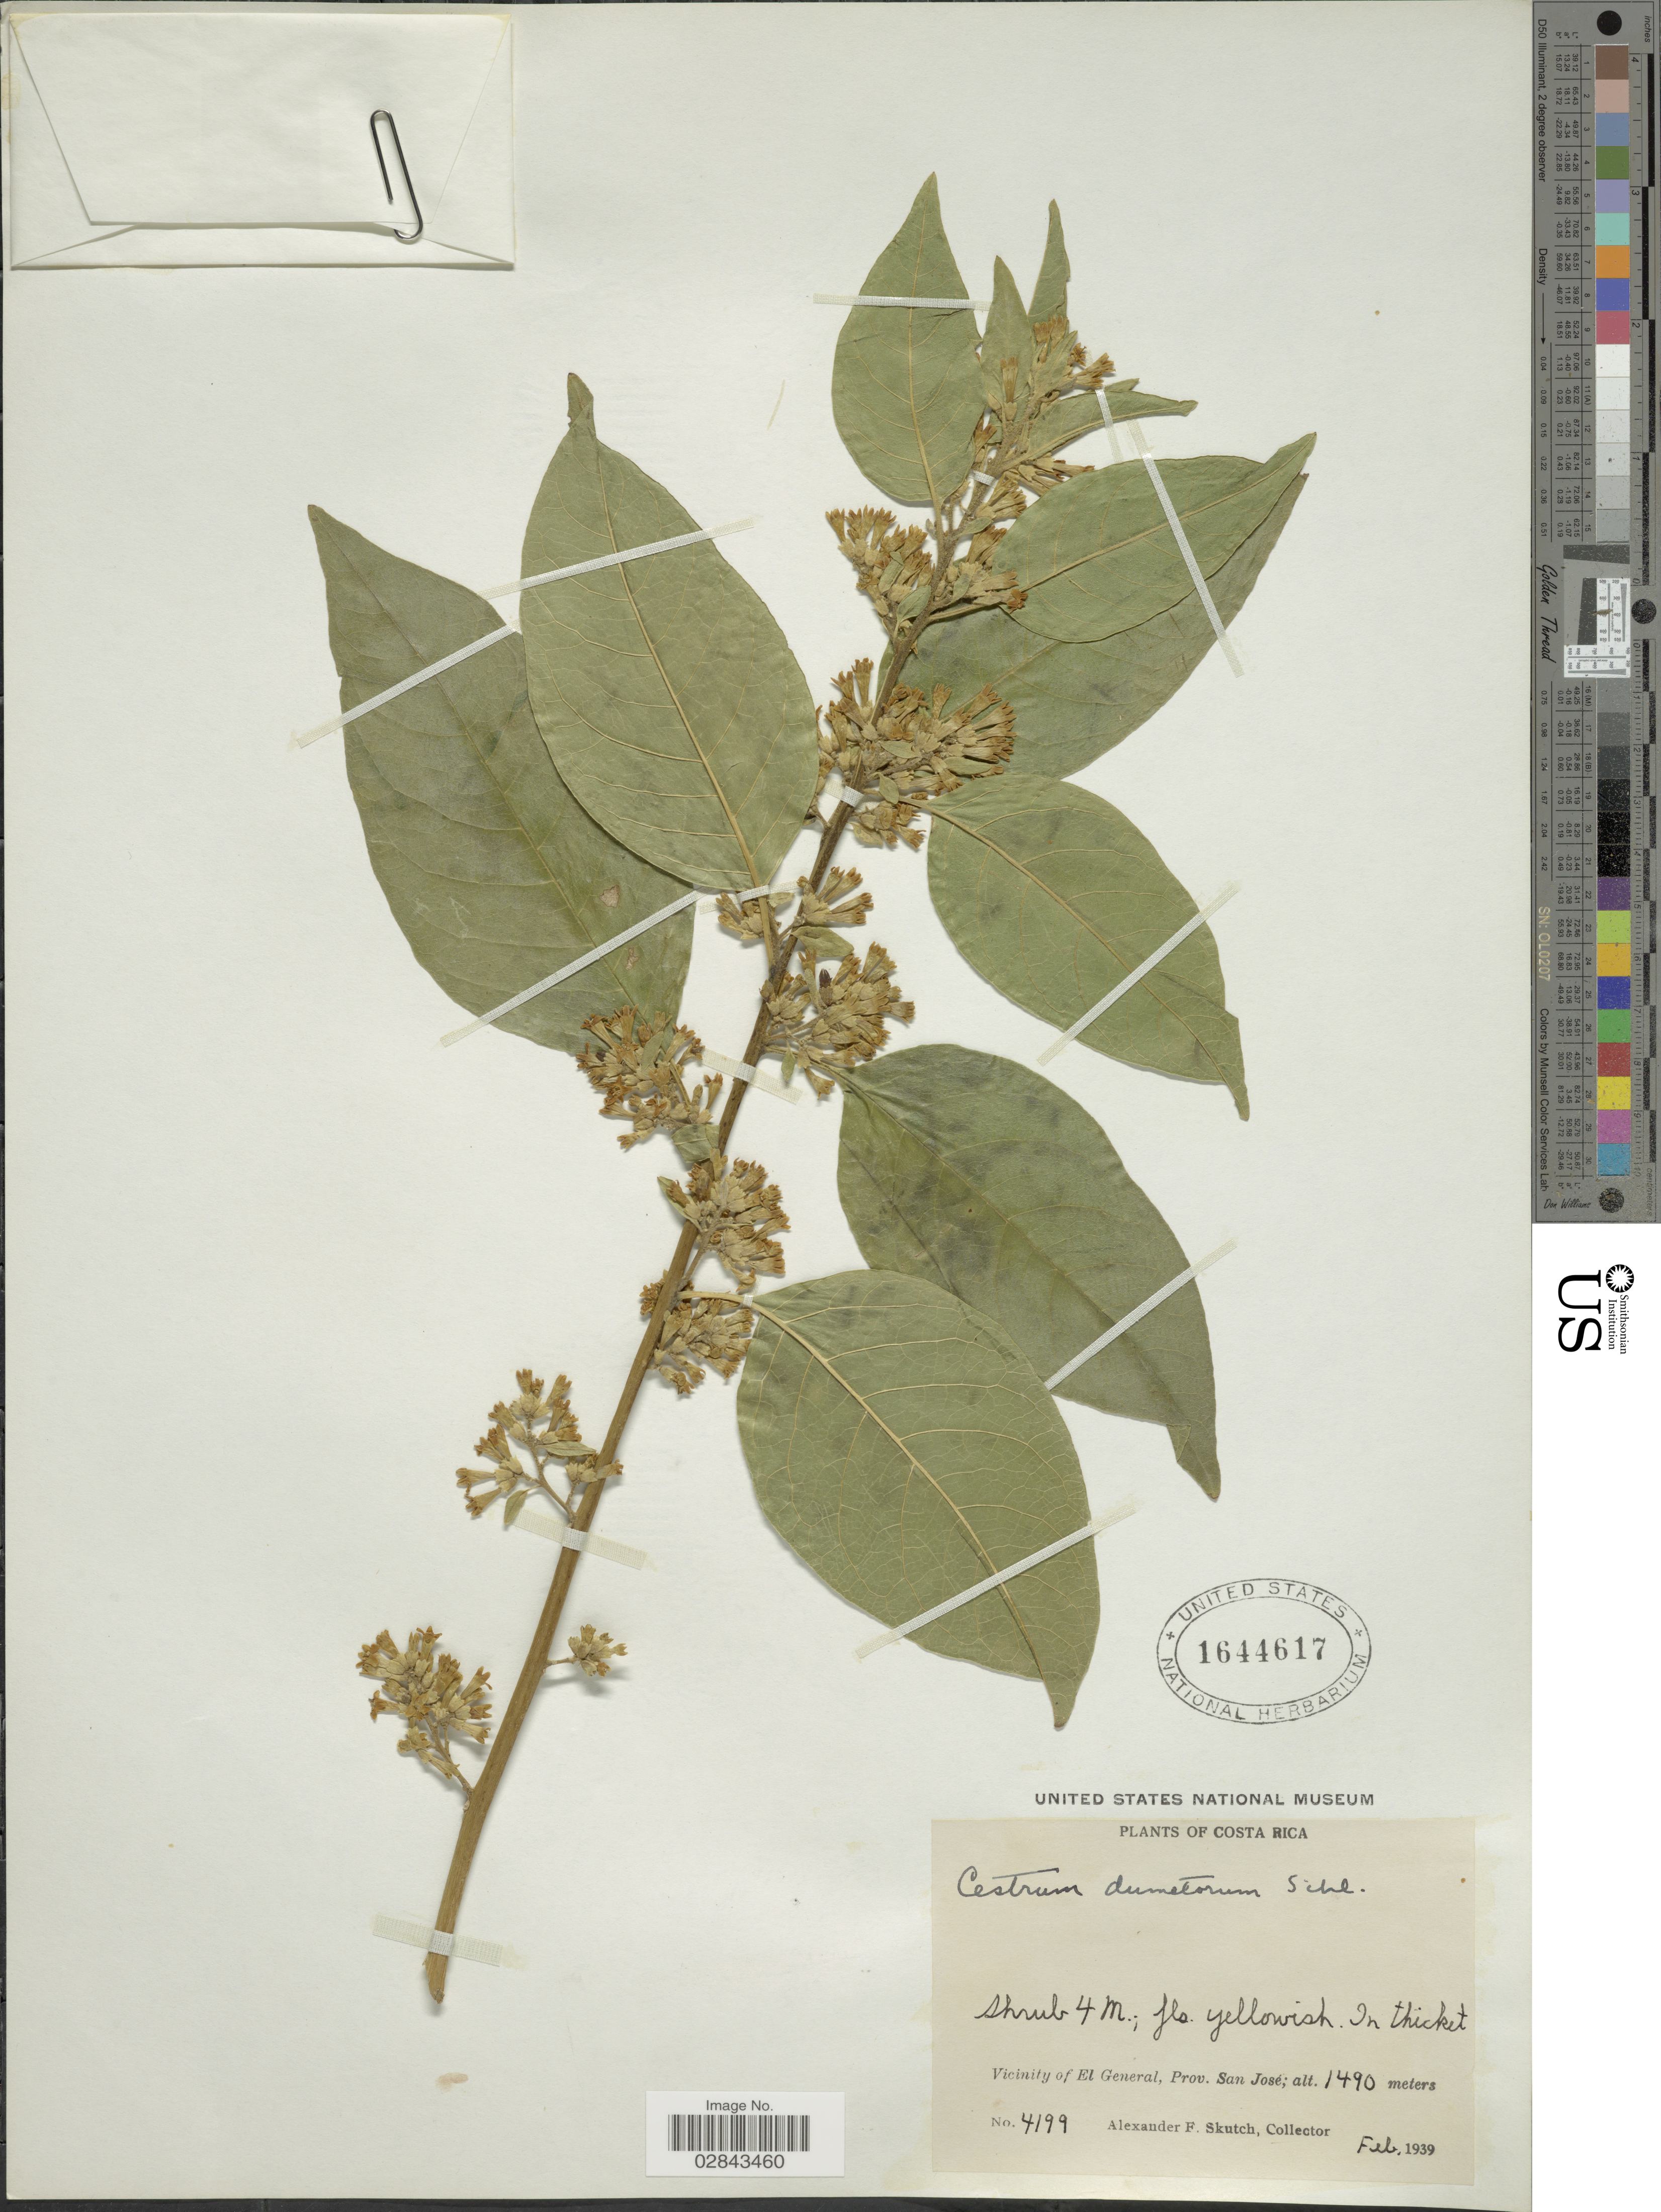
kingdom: Plantae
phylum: Tracheophyta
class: Magnoliopsida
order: Solanales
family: Solanaceae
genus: Cestrum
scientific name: Cestrum dumetorum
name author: Schltdl.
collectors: A. F. Skutch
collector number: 4199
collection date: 1939-02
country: Costa Rica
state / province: San José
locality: Vicinity of El General, Prov. San José.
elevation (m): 1490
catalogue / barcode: US 1644617